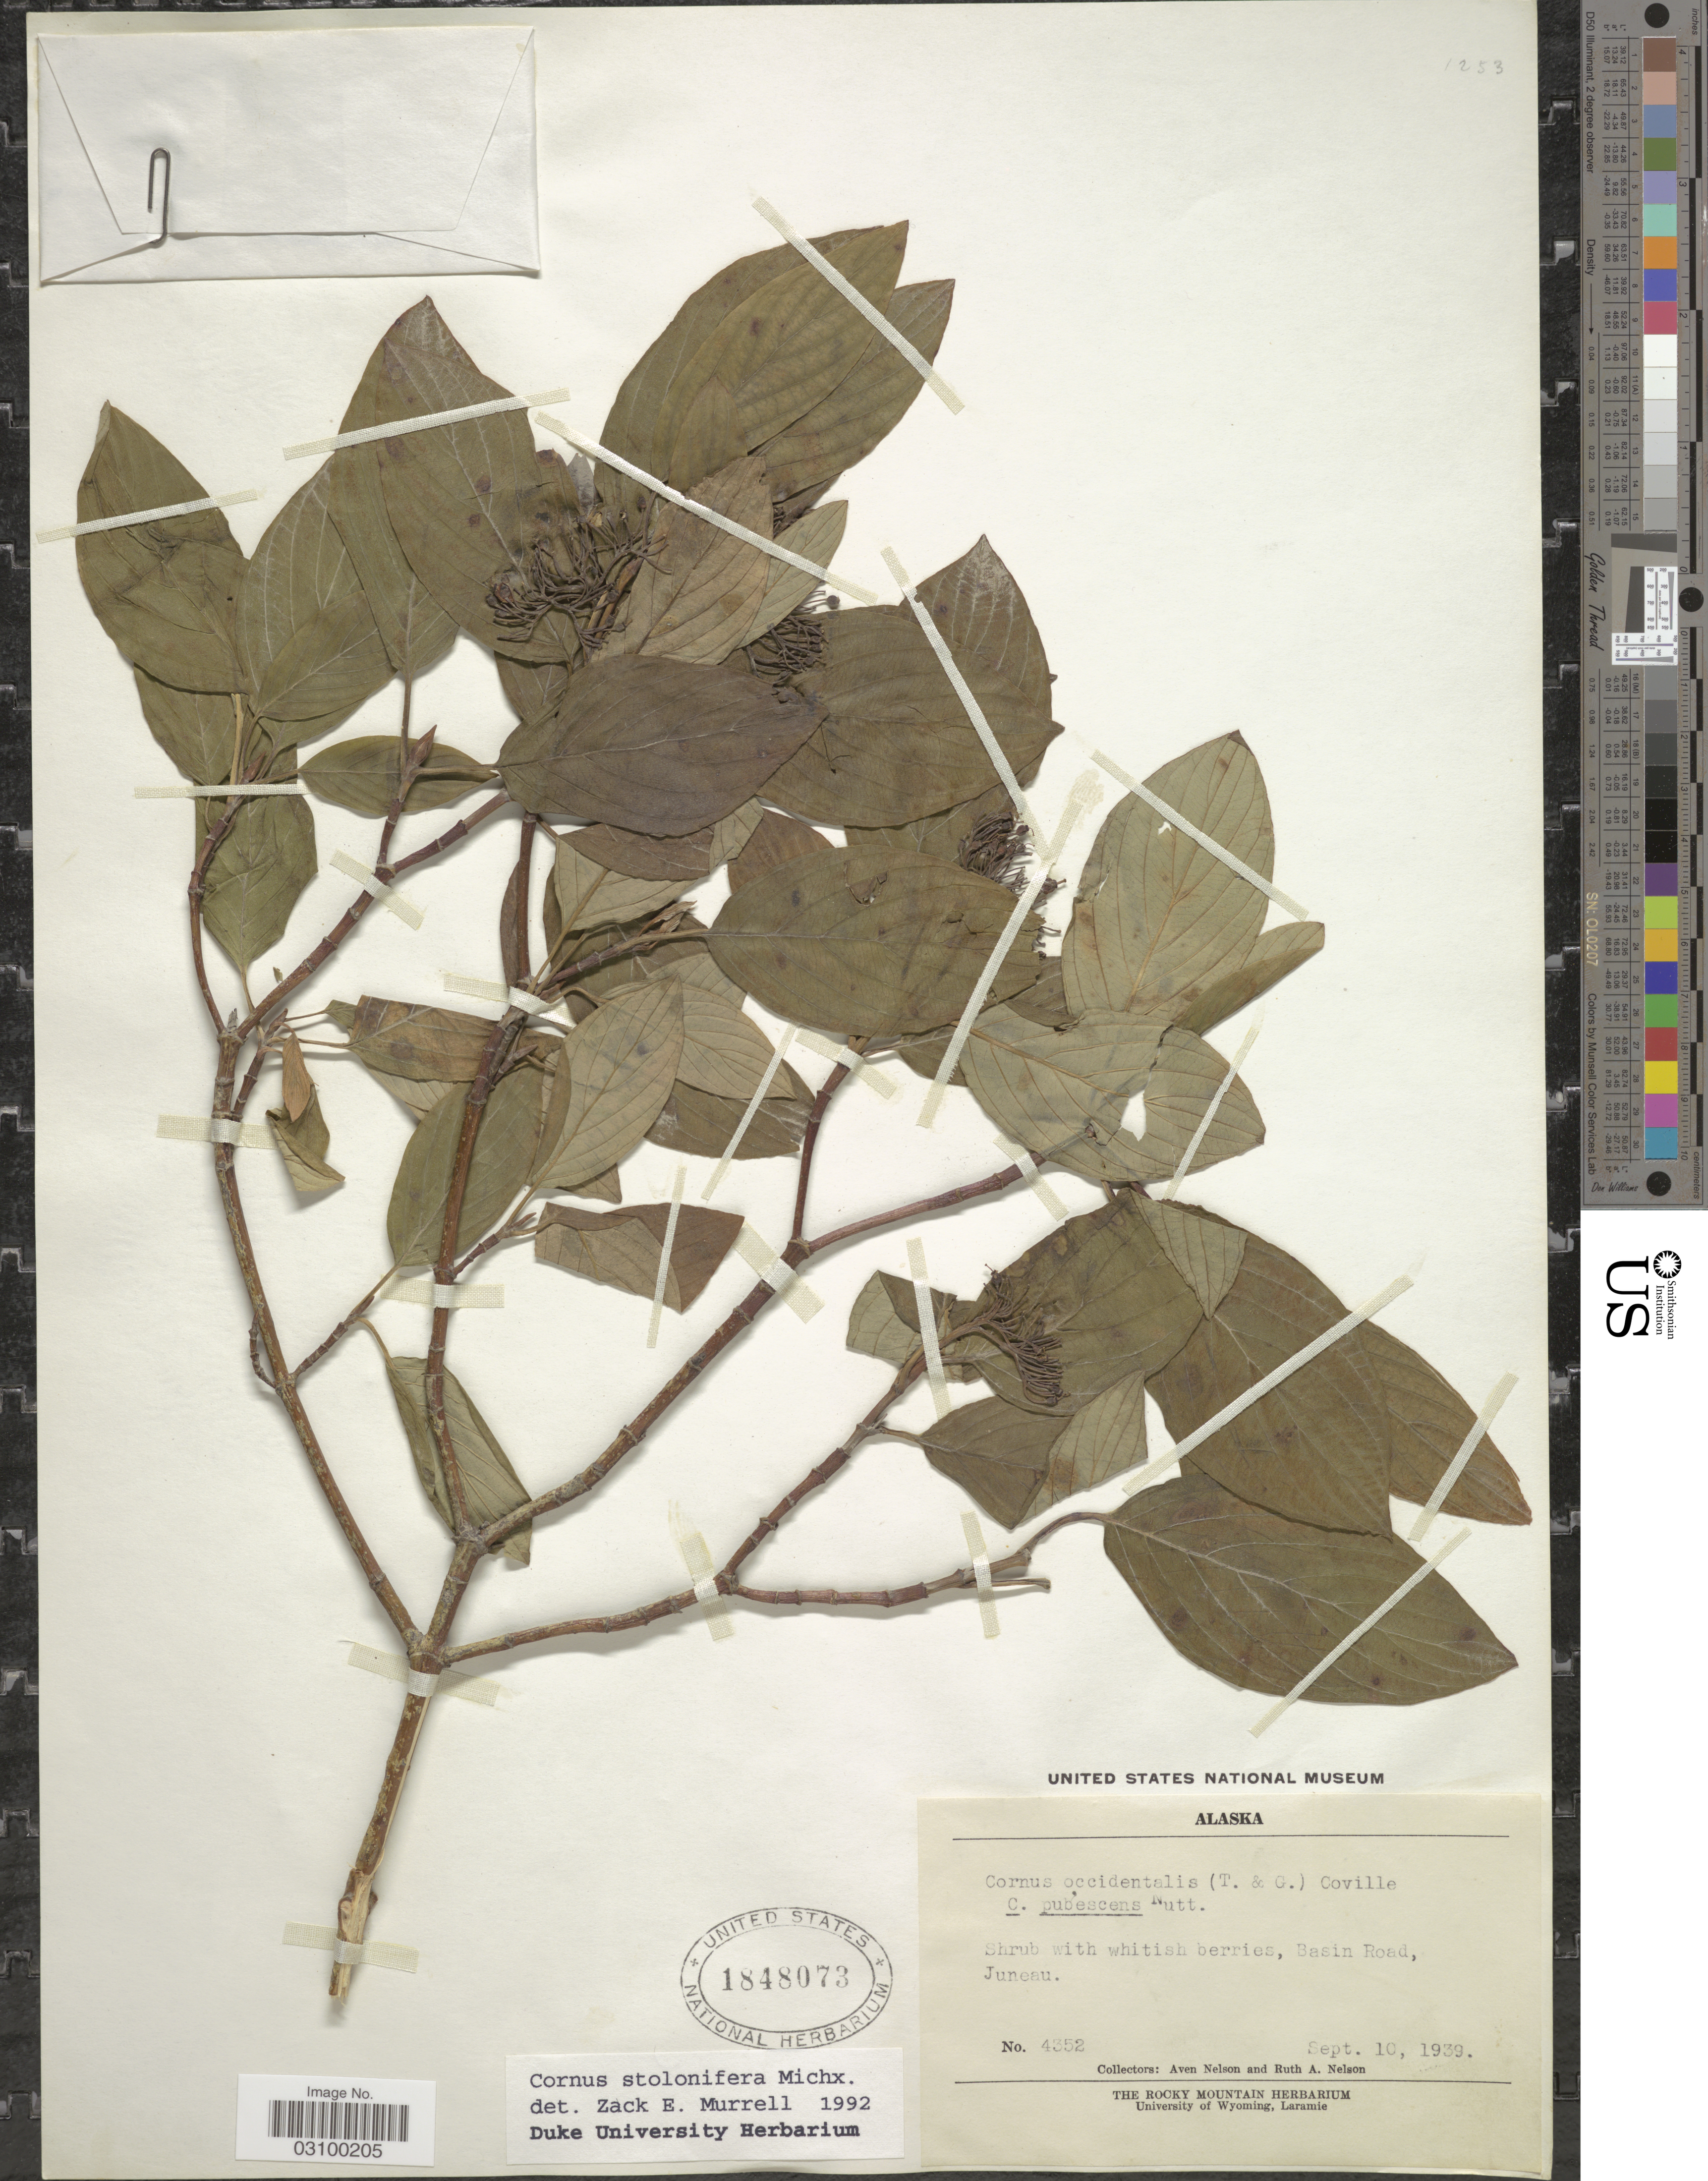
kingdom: Plantae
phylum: Tracheophyta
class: Magnoliopsida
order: Cornales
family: Cornaceae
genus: Cornus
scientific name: Cornus sericea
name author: L.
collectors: A. Nelson & R. A. Nelson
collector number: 4352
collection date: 1939-09-10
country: United States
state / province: Alaska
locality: Basin Road, Juneau.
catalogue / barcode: US 1848073